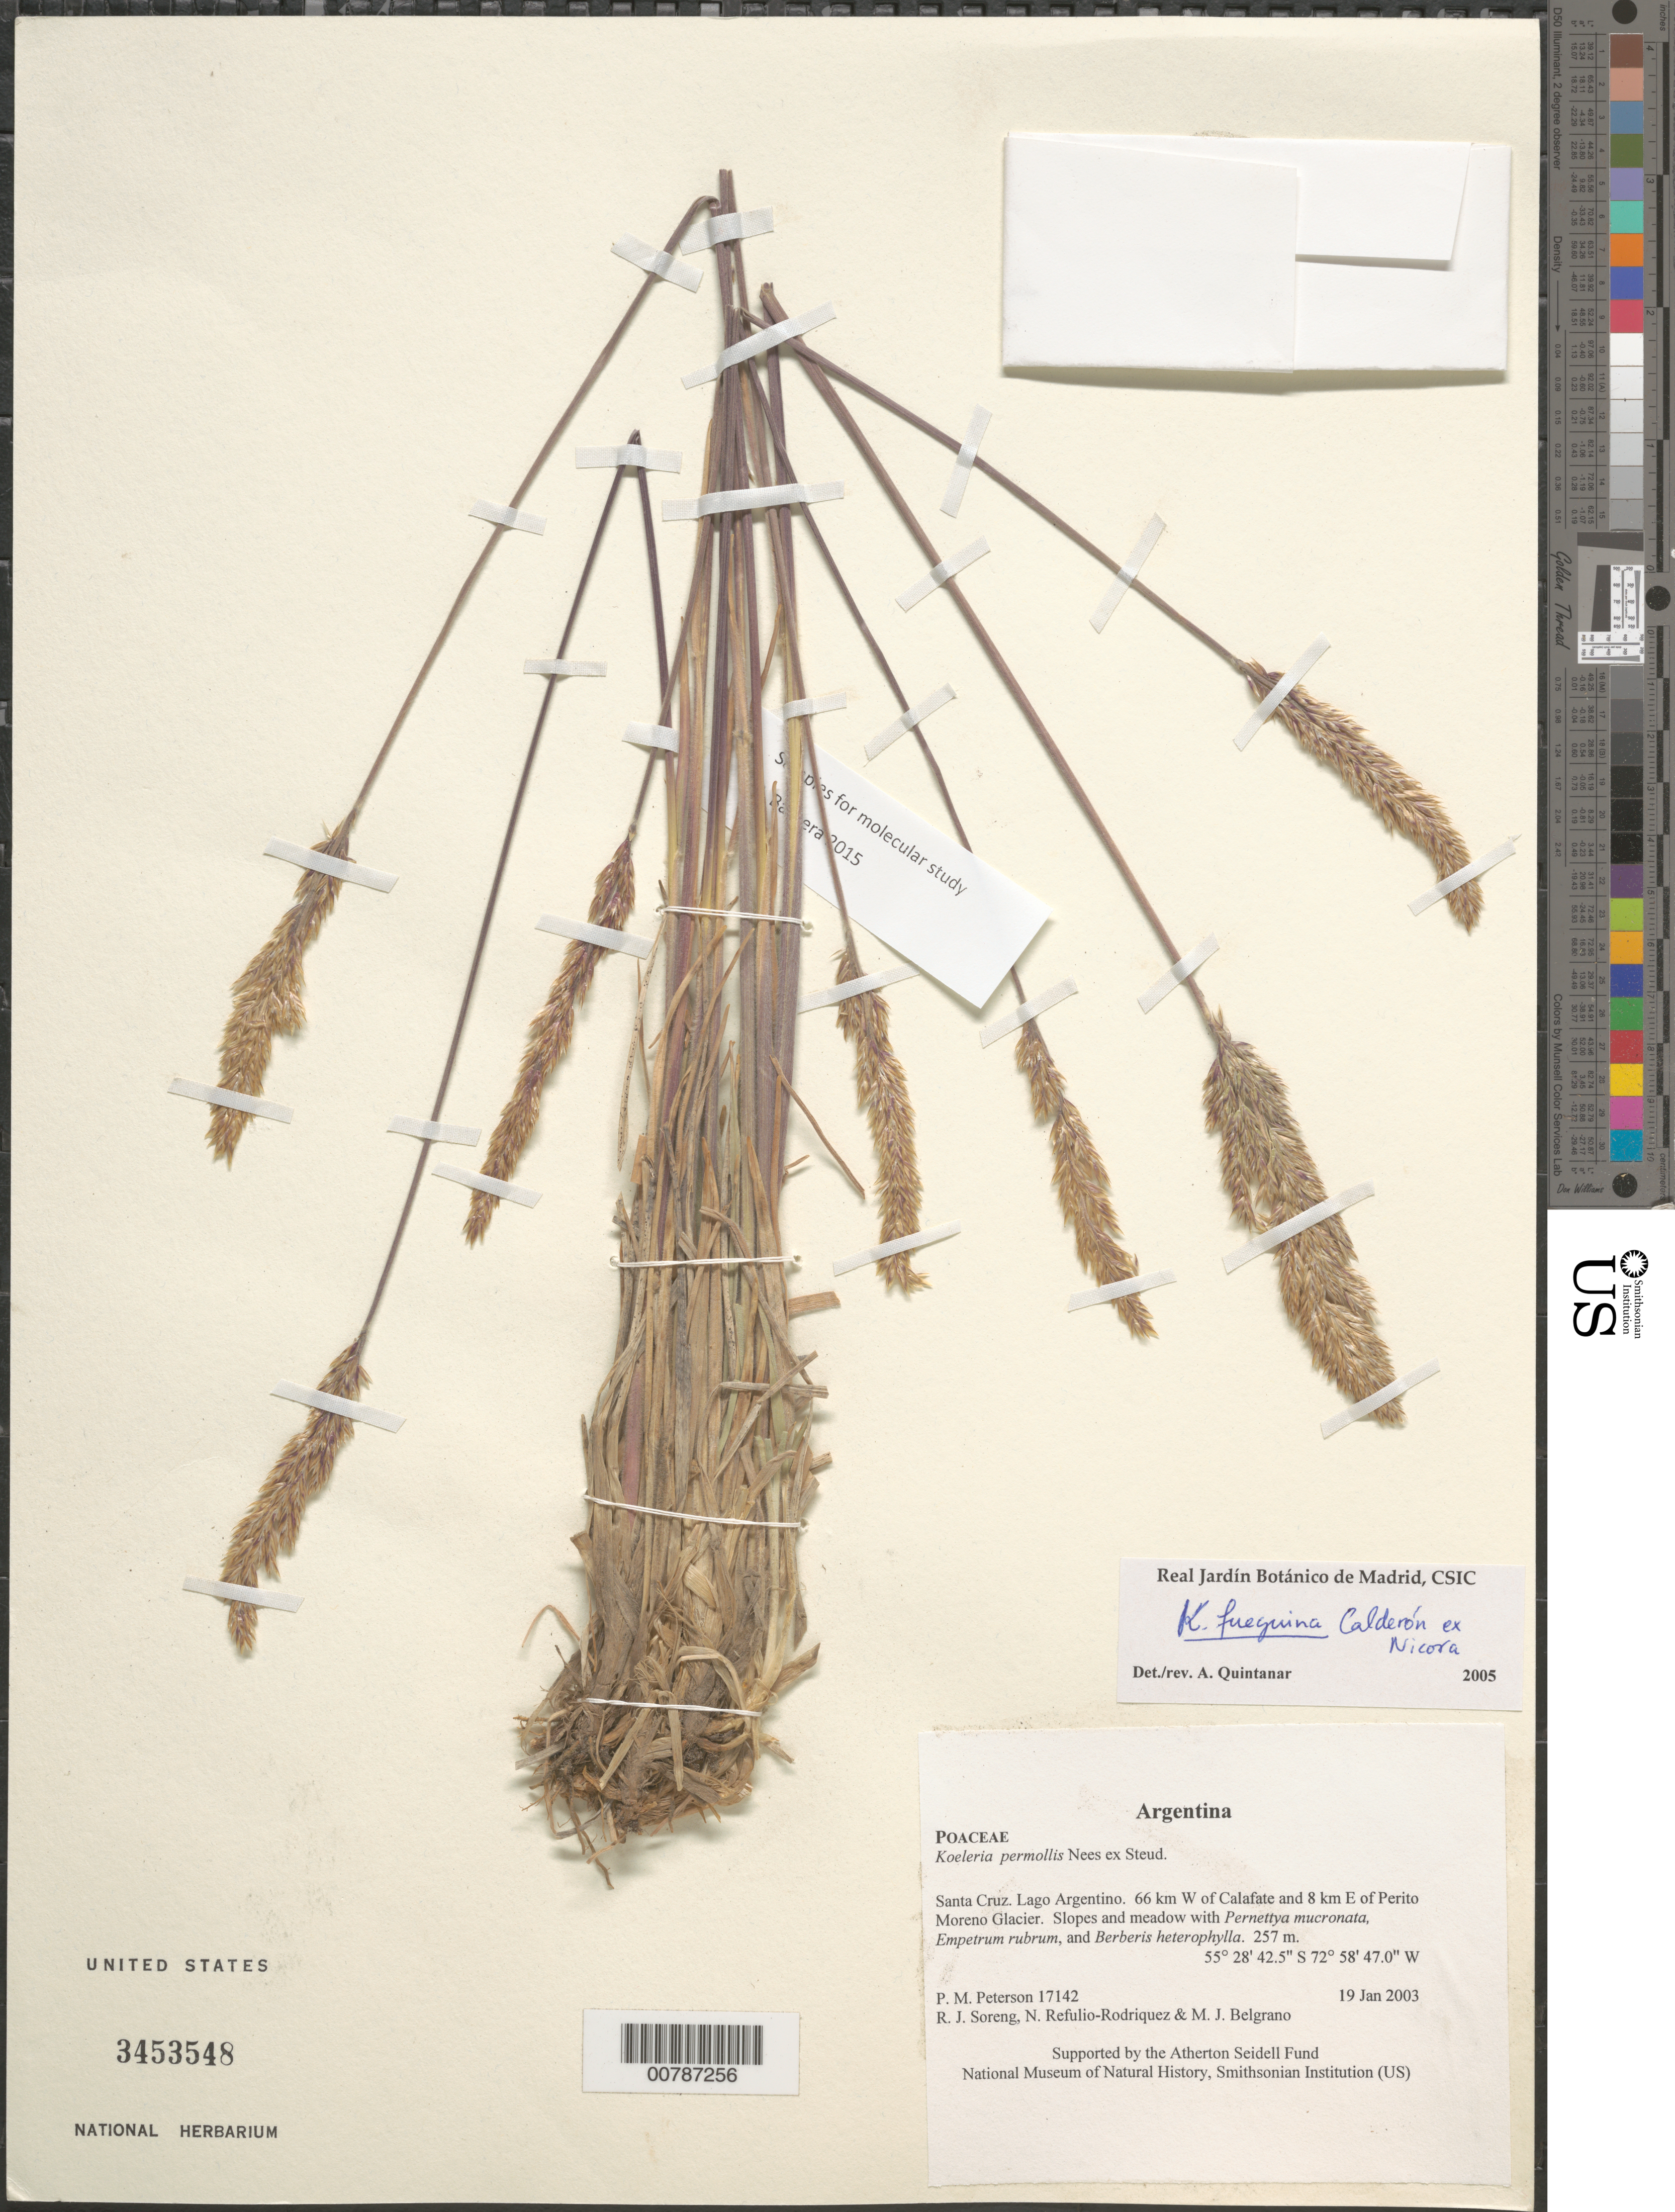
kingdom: Plantae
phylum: Tracheophyta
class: Liliopsida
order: Poales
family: Poaceae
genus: Koeleria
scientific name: Koeleria fueguina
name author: C. E. Calderón ex Nicora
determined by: Quintanar, A.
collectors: P. M. Peterson, R. J. Soreng, N. Refulio-Rodríguez & M. Belgrano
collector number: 17142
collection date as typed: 19 Jan 2003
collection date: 2003-01-19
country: Argentina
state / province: Santa Cruz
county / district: Lago Argentino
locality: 66 km W of Calafate and 8 km E of Perito Moreno Glacier. Slopes and meadow with Pernettya mucronata, Empetrum rubrum, and Berberis heterophylla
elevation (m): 257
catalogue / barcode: US 3453548